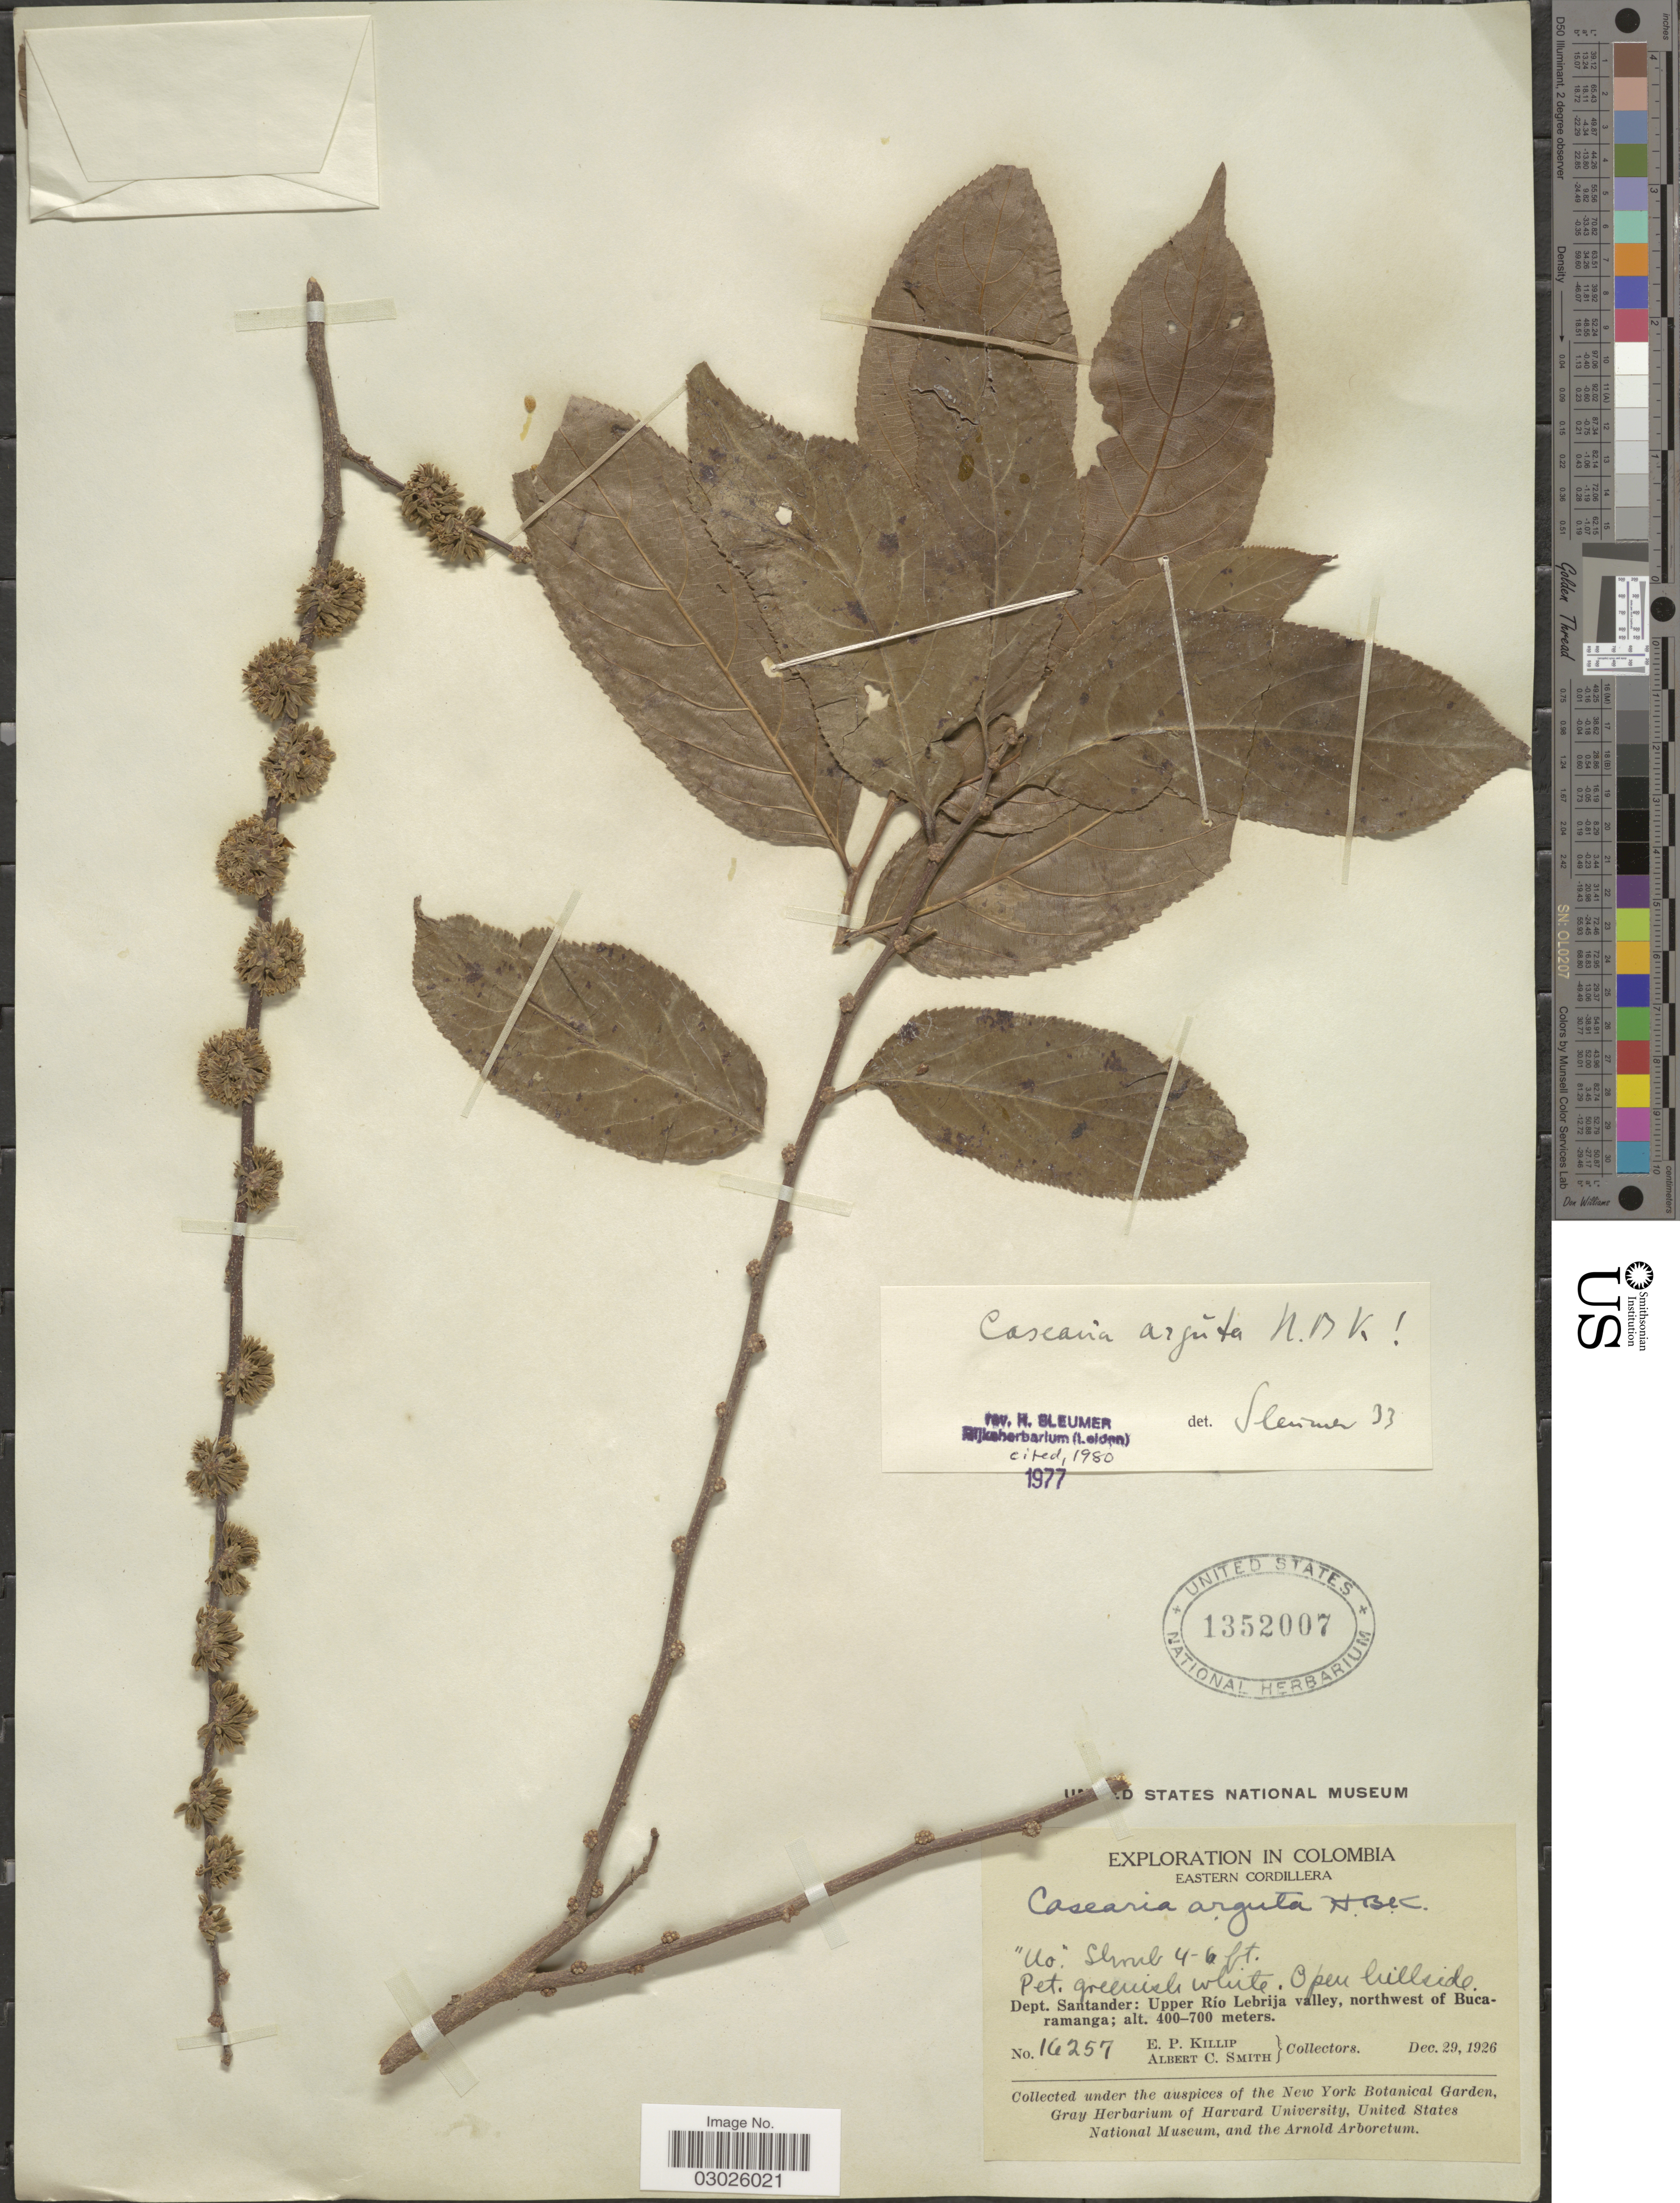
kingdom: Plantae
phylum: Tracheophyta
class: Magnoliopsida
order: Malpighiales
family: Salicaceae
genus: Casearia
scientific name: Casearia arguta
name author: Kunth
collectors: E. P. Killip & A. C. Smith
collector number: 14257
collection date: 1926-12-29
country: Colombia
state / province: Santander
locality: Eastern Cordillera. Dept. Santander: Upper Río Lebrija valley, northwest of Bucaramanga.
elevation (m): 400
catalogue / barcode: US 1352007